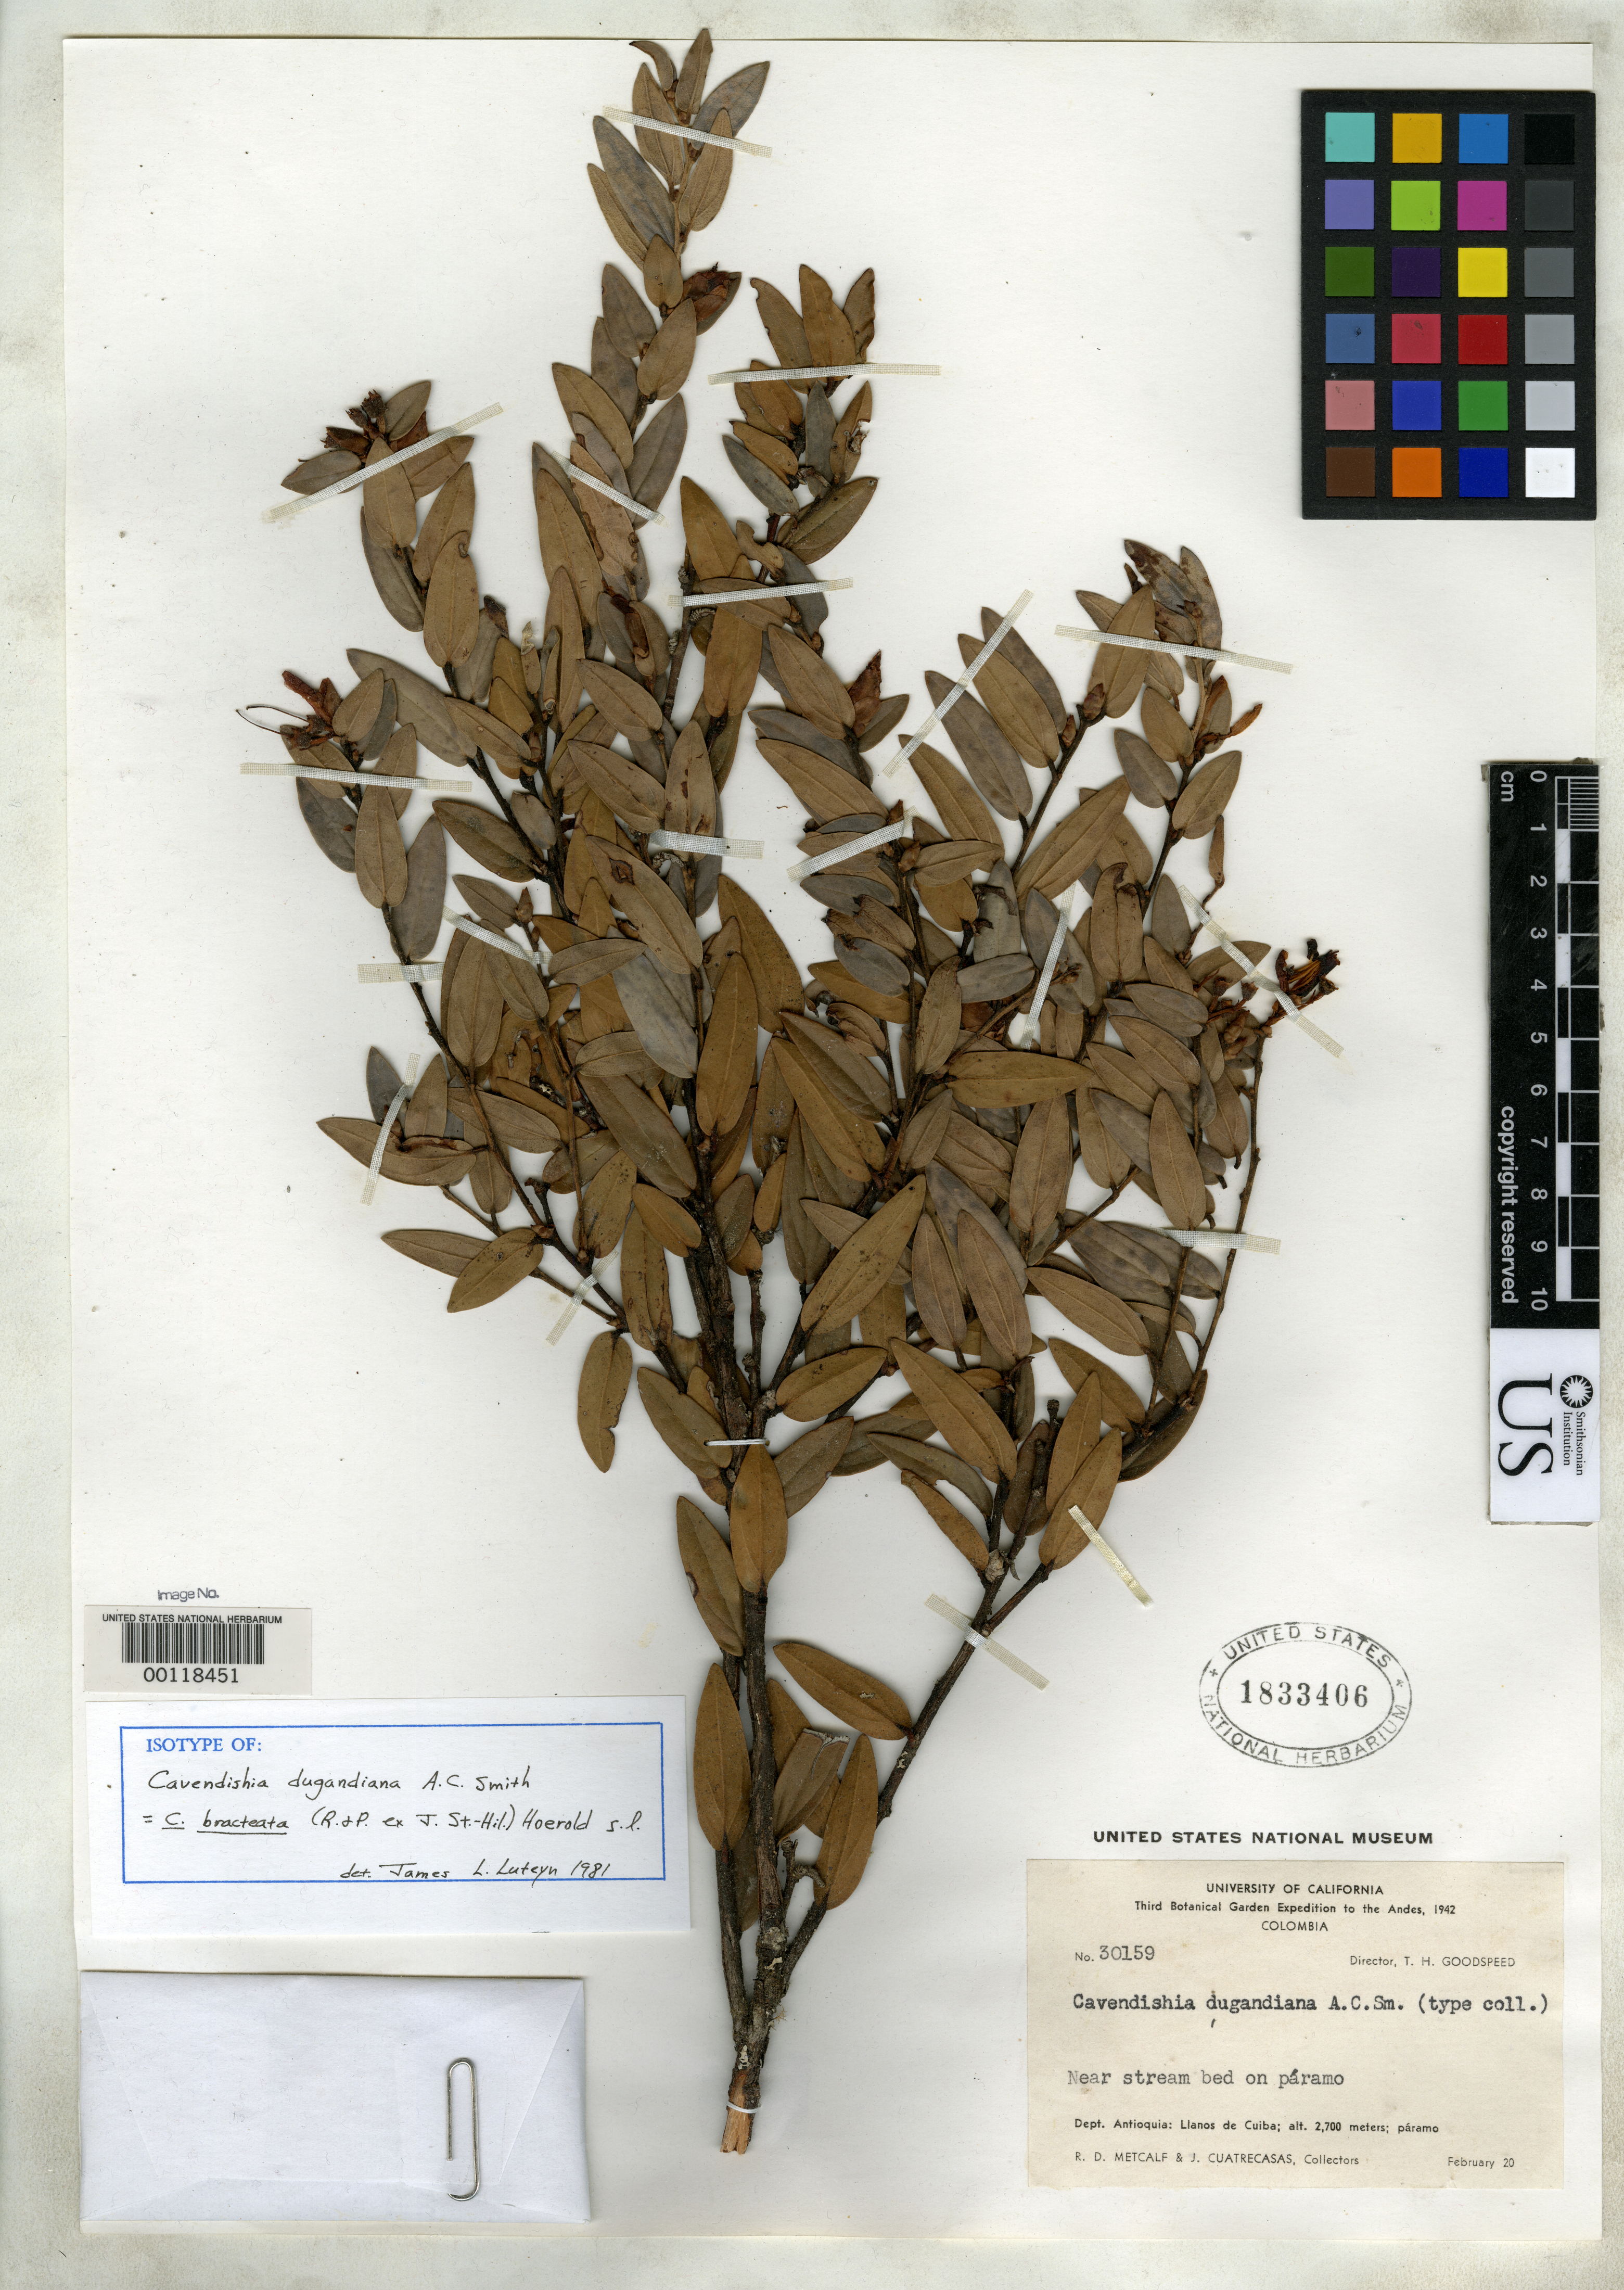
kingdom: Plantae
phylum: Tracheophyta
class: Magnoliopsida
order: Ericales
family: Ericaceae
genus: Cavendishia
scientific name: Cavendishia dugandiana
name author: A.C. Sm.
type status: Isotype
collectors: R. D. Metcalf & J. Cuatrecasas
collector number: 30159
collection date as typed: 20 Feb 1942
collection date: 1942-02-20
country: Colombia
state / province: Antioquia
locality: Between Yarumal & Medellin.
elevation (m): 2700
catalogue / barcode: US 1833406